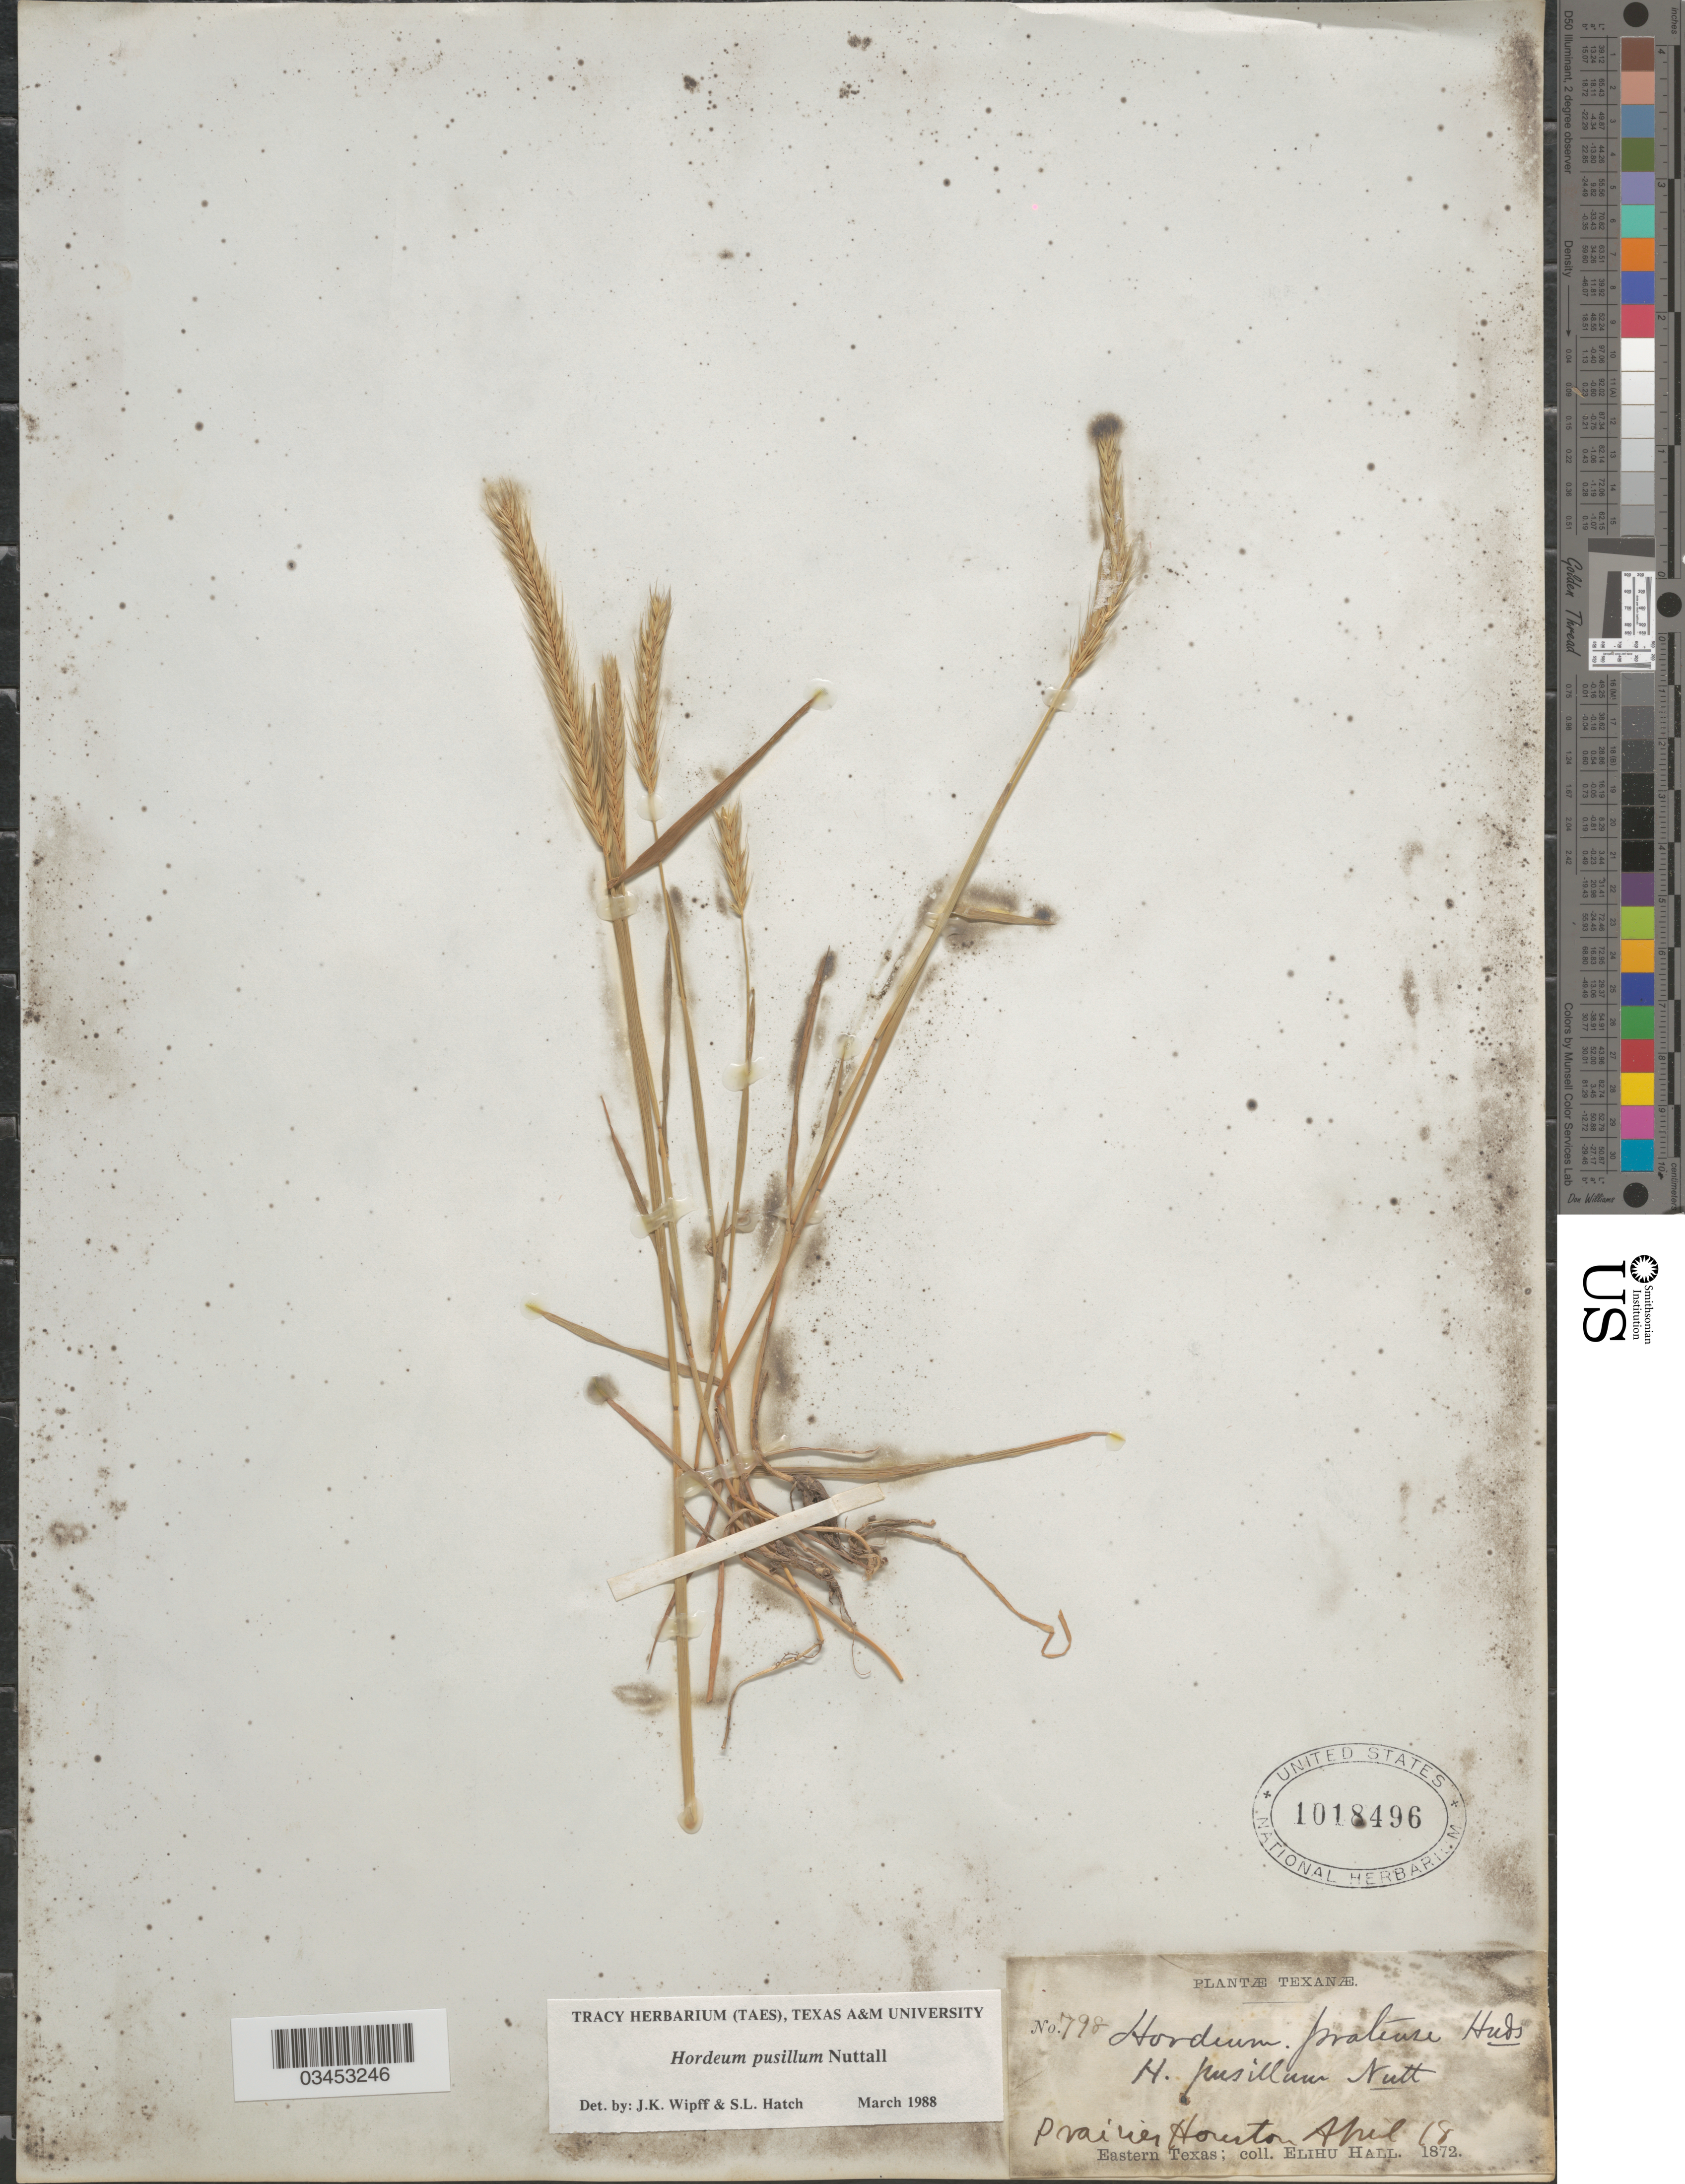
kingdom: Plantae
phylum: Tracheophyta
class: Liliopsida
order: Poales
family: Poaceae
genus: Hordeum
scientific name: Hordeum pusillum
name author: Nutt.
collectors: E. Hall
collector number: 798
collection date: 1872-04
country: United States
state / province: Texas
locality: Prairies Houston. Eastern Texas.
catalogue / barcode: US 1018496